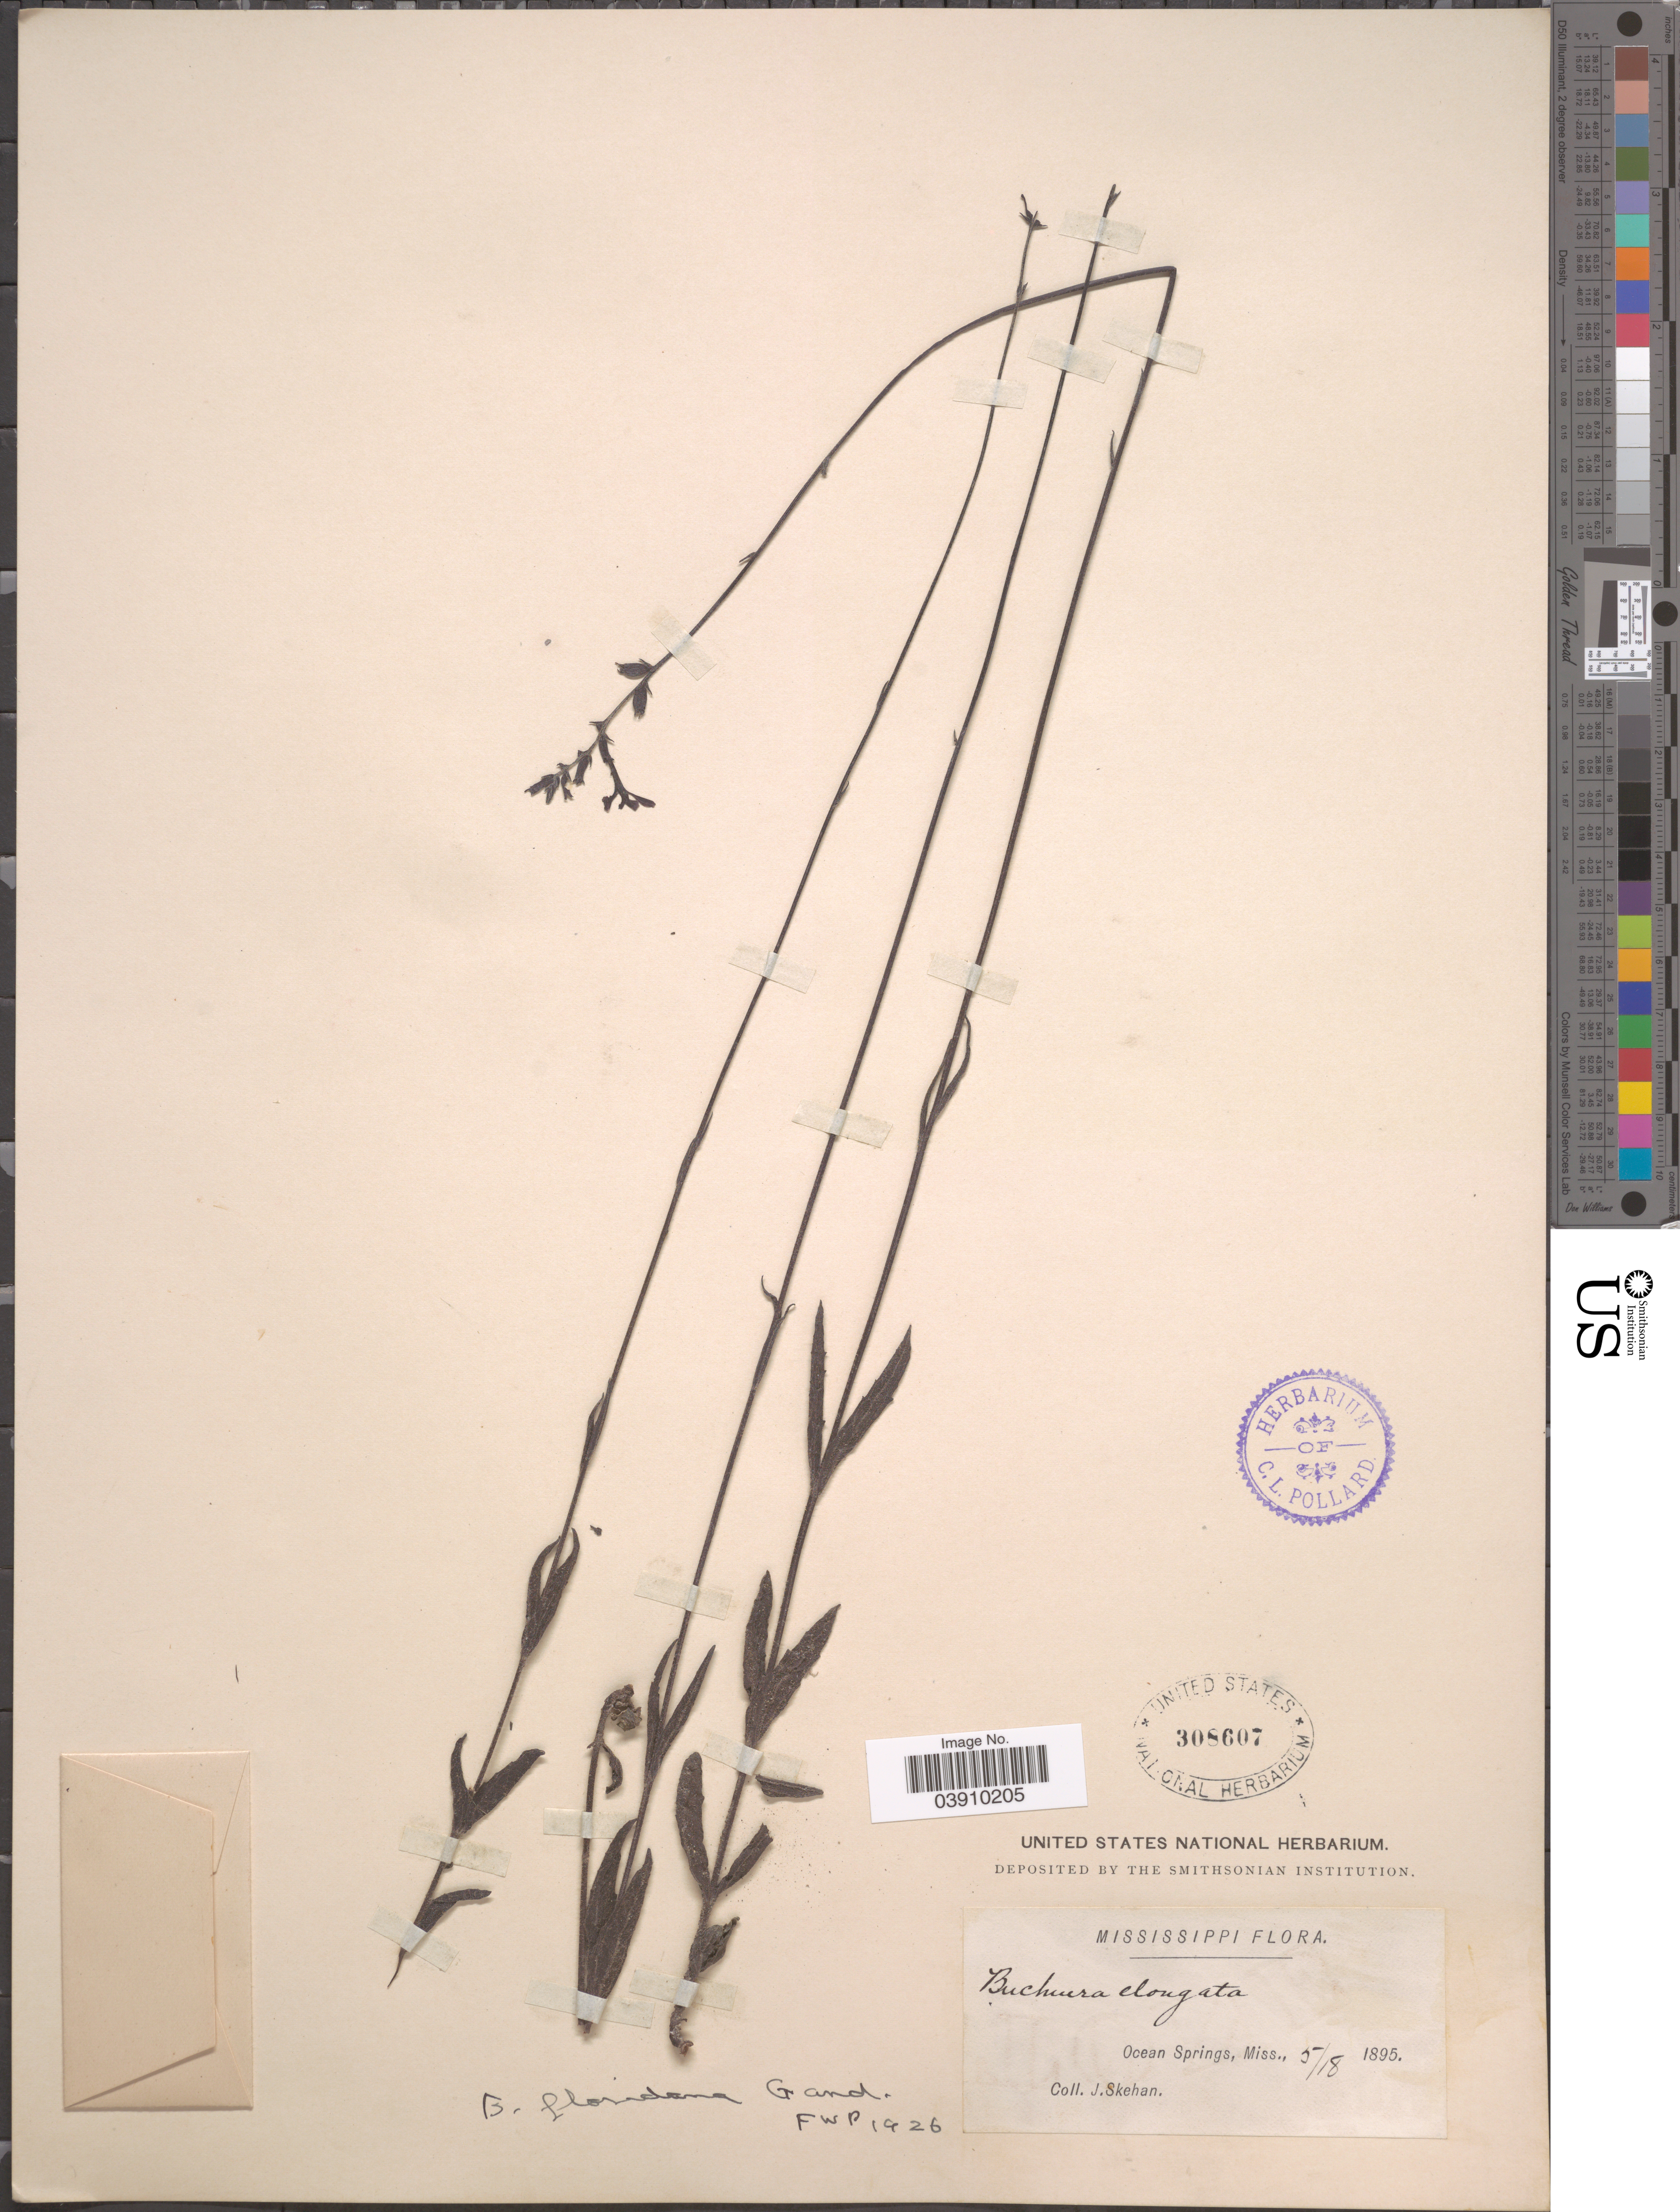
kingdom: Plantae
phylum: Tracheophyta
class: Magnoliopsida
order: Lamiales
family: Orobanchaceae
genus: Buchnera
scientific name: Buchnera floridana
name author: Gand.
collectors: J. Skehan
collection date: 1895-05-18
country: United States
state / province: Mississippi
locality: Ocean Springs.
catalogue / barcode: US 308607